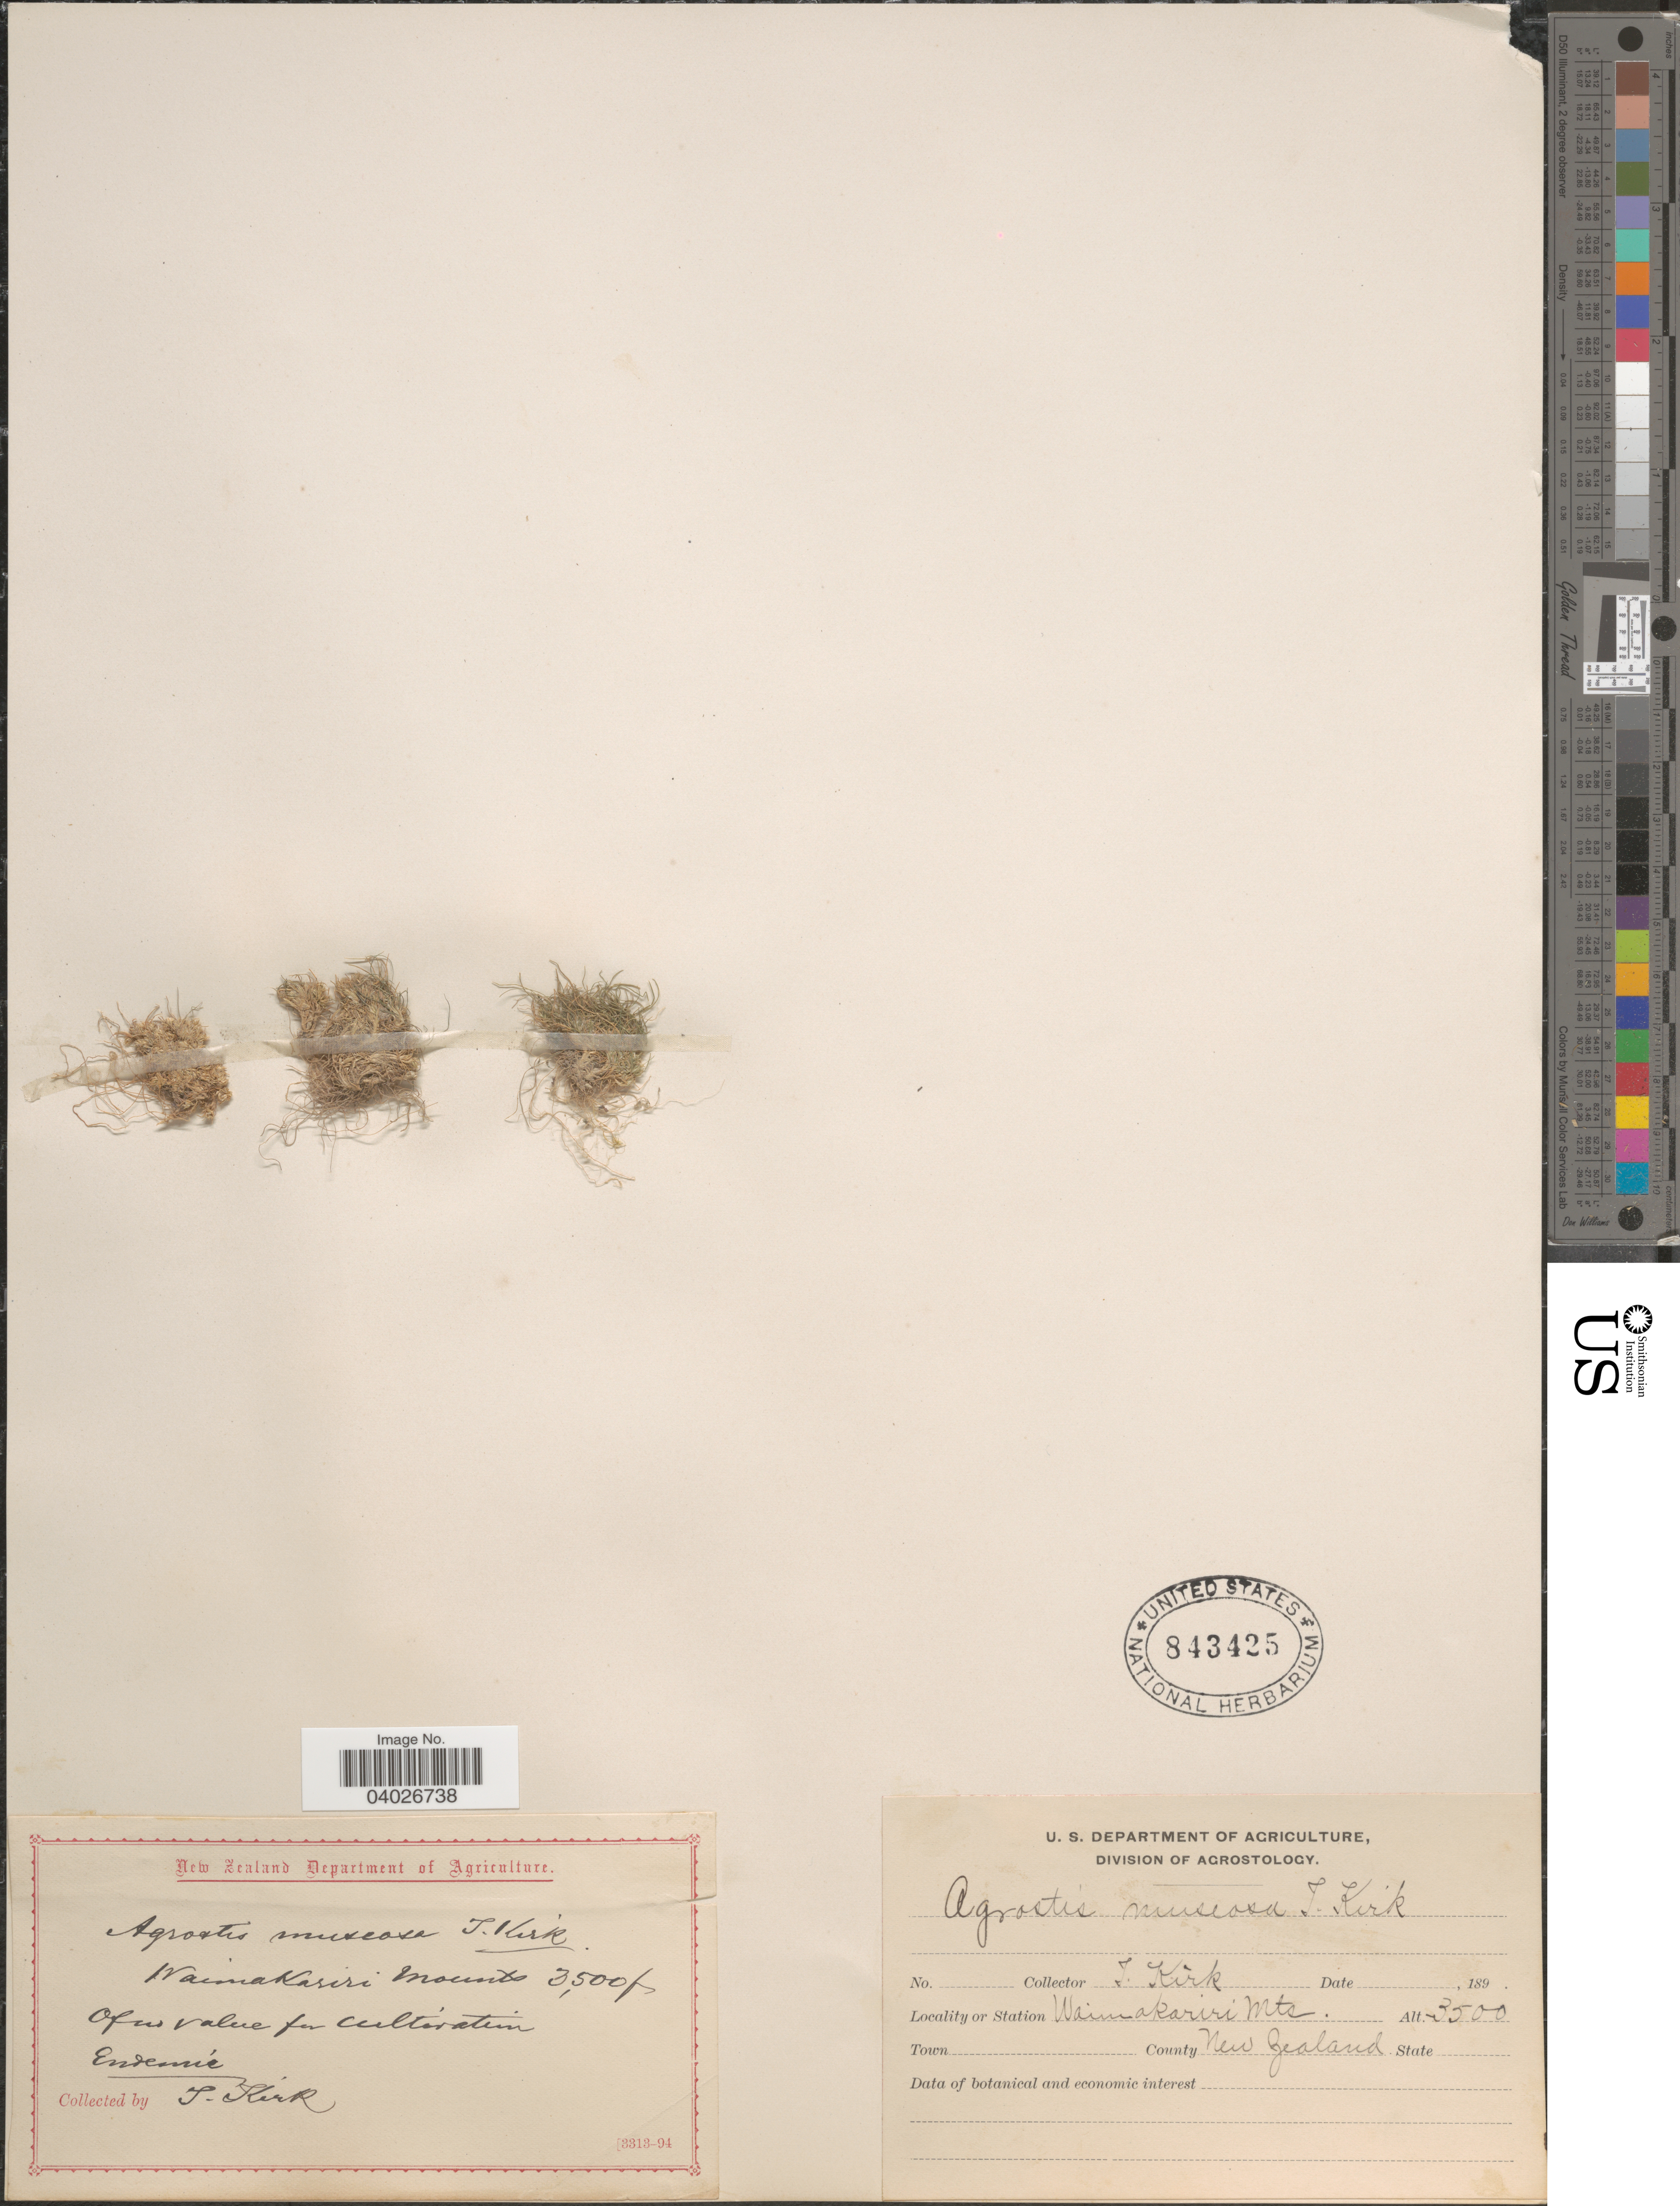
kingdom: Plantae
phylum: Tracheophyta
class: Liliopsida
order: Poales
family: Poaceae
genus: Agrostis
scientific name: Agrostis muscosa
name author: Kirk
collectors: T. Kirk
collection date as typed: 189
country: Tanzania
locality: Wainakariri Mounts.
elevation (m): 1067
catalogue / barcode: US 843425